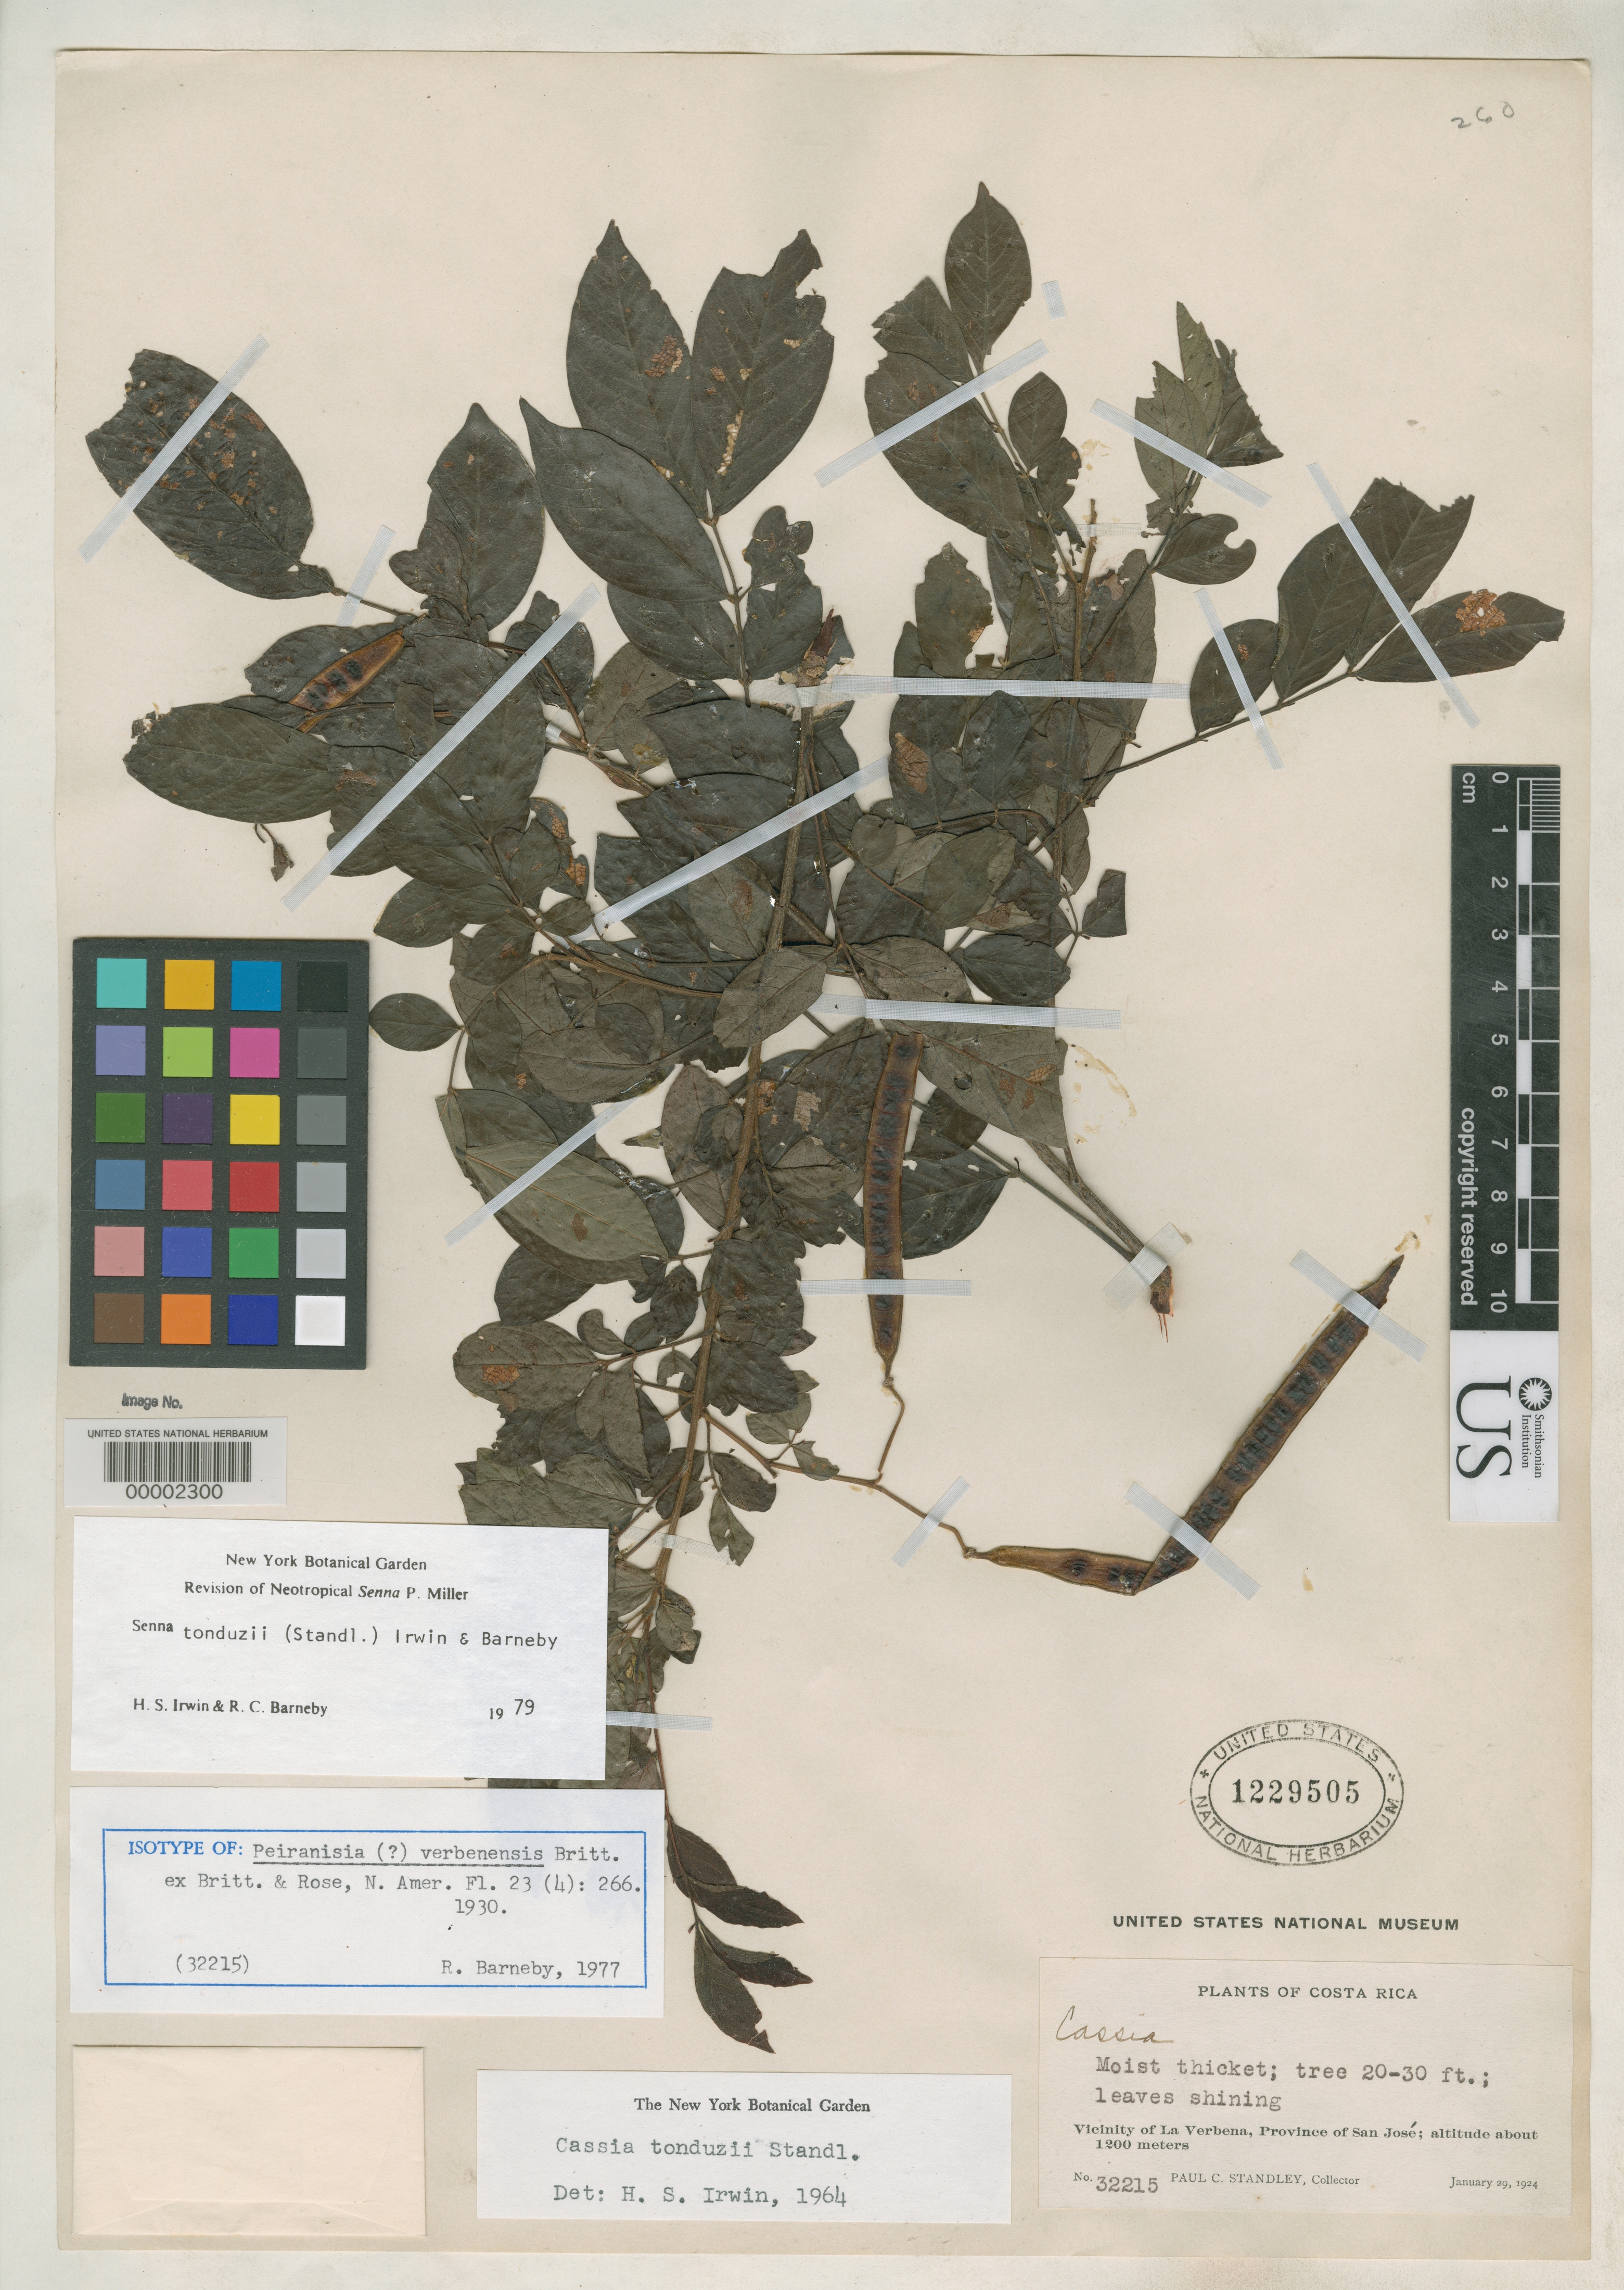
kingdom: Plantae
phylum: Tracheophyta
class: Magnoliopsida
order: Fabales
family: Fabaceae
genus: Peiranisia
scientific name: Peiranisia verbenensis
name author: Britton in Britton & Rose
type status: Isotype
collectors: P. C. Standley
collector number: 32215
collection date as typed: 29 Jan 1924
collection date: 1924-01-29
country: Costa Rica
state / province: San José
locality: Vicinity of La Verbena.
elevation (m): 1200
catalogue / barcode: US 1229505